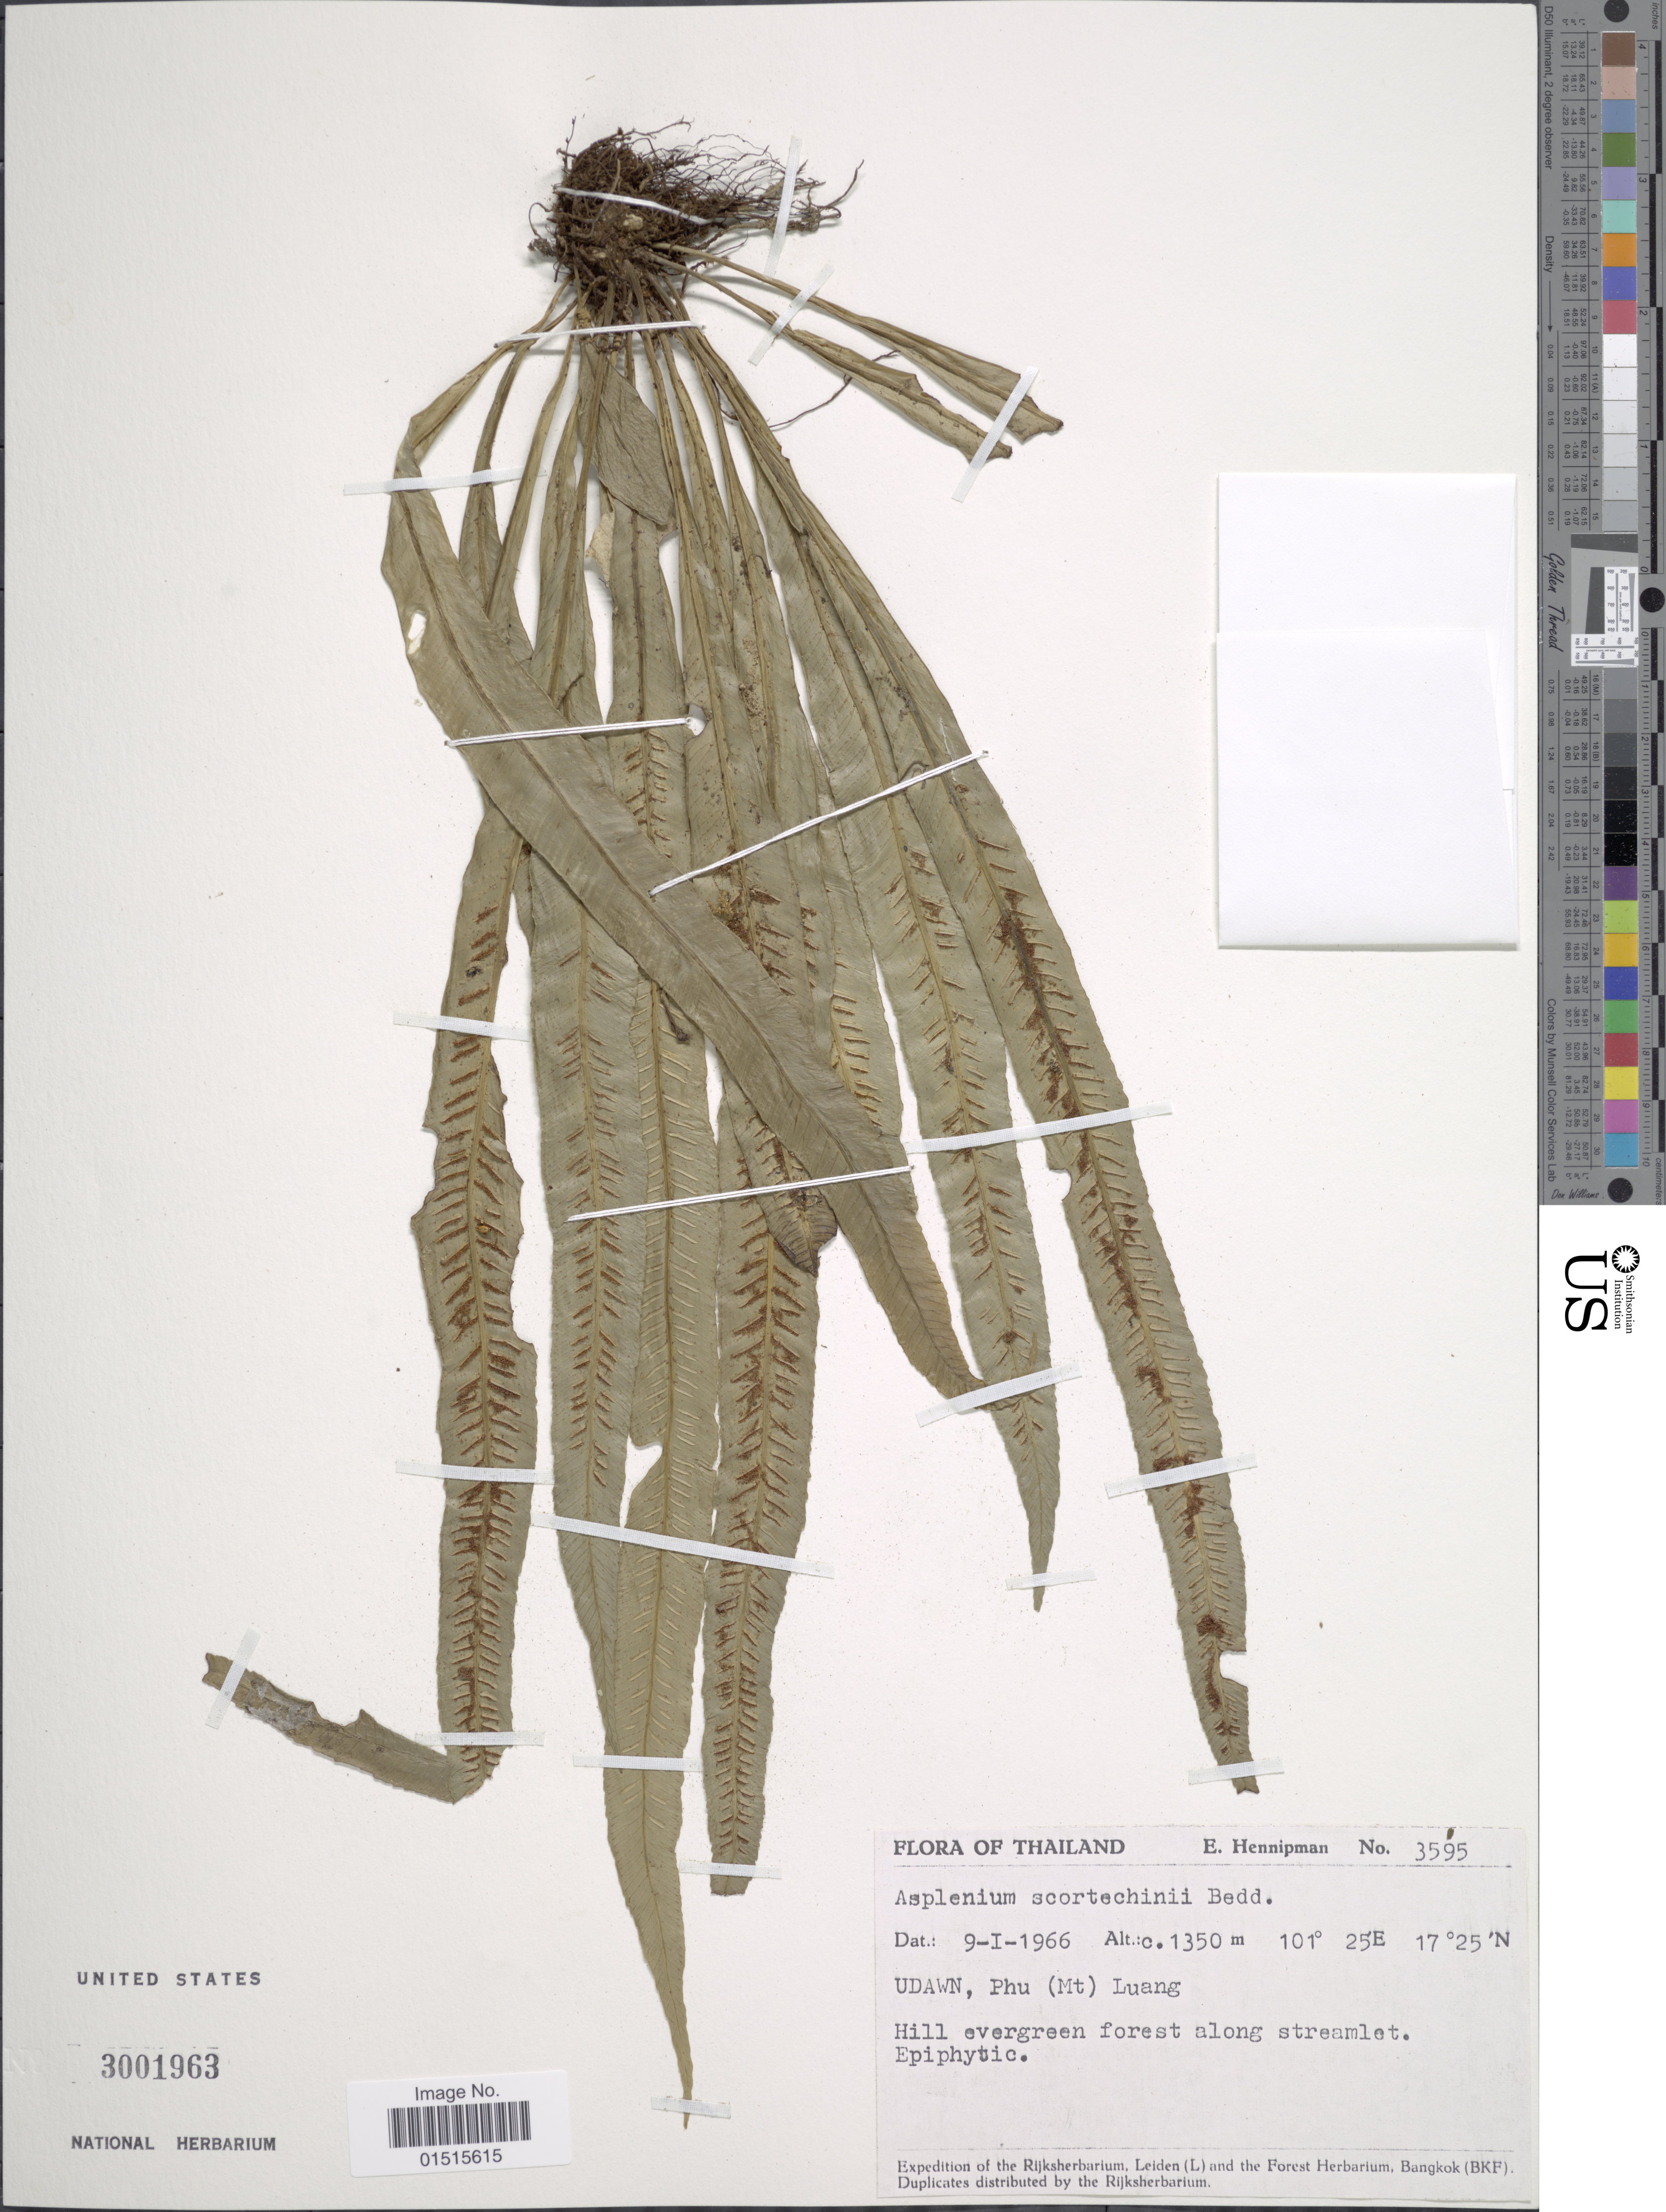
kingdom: Plantae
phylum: Tracheophyta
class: Polypodiopsida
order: Polypodiales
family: Aspleniaceae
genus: Asplenium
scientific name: Asplenium scortechinii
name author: Bedd.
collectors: E. Hennipman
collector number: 3595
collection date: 1966-01-09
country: Thailand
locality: Udawn, Phu (Mt) Luang, Hill evergeen forest along streamlet. Epiphytic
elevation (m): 1350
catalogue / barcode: US 3001963